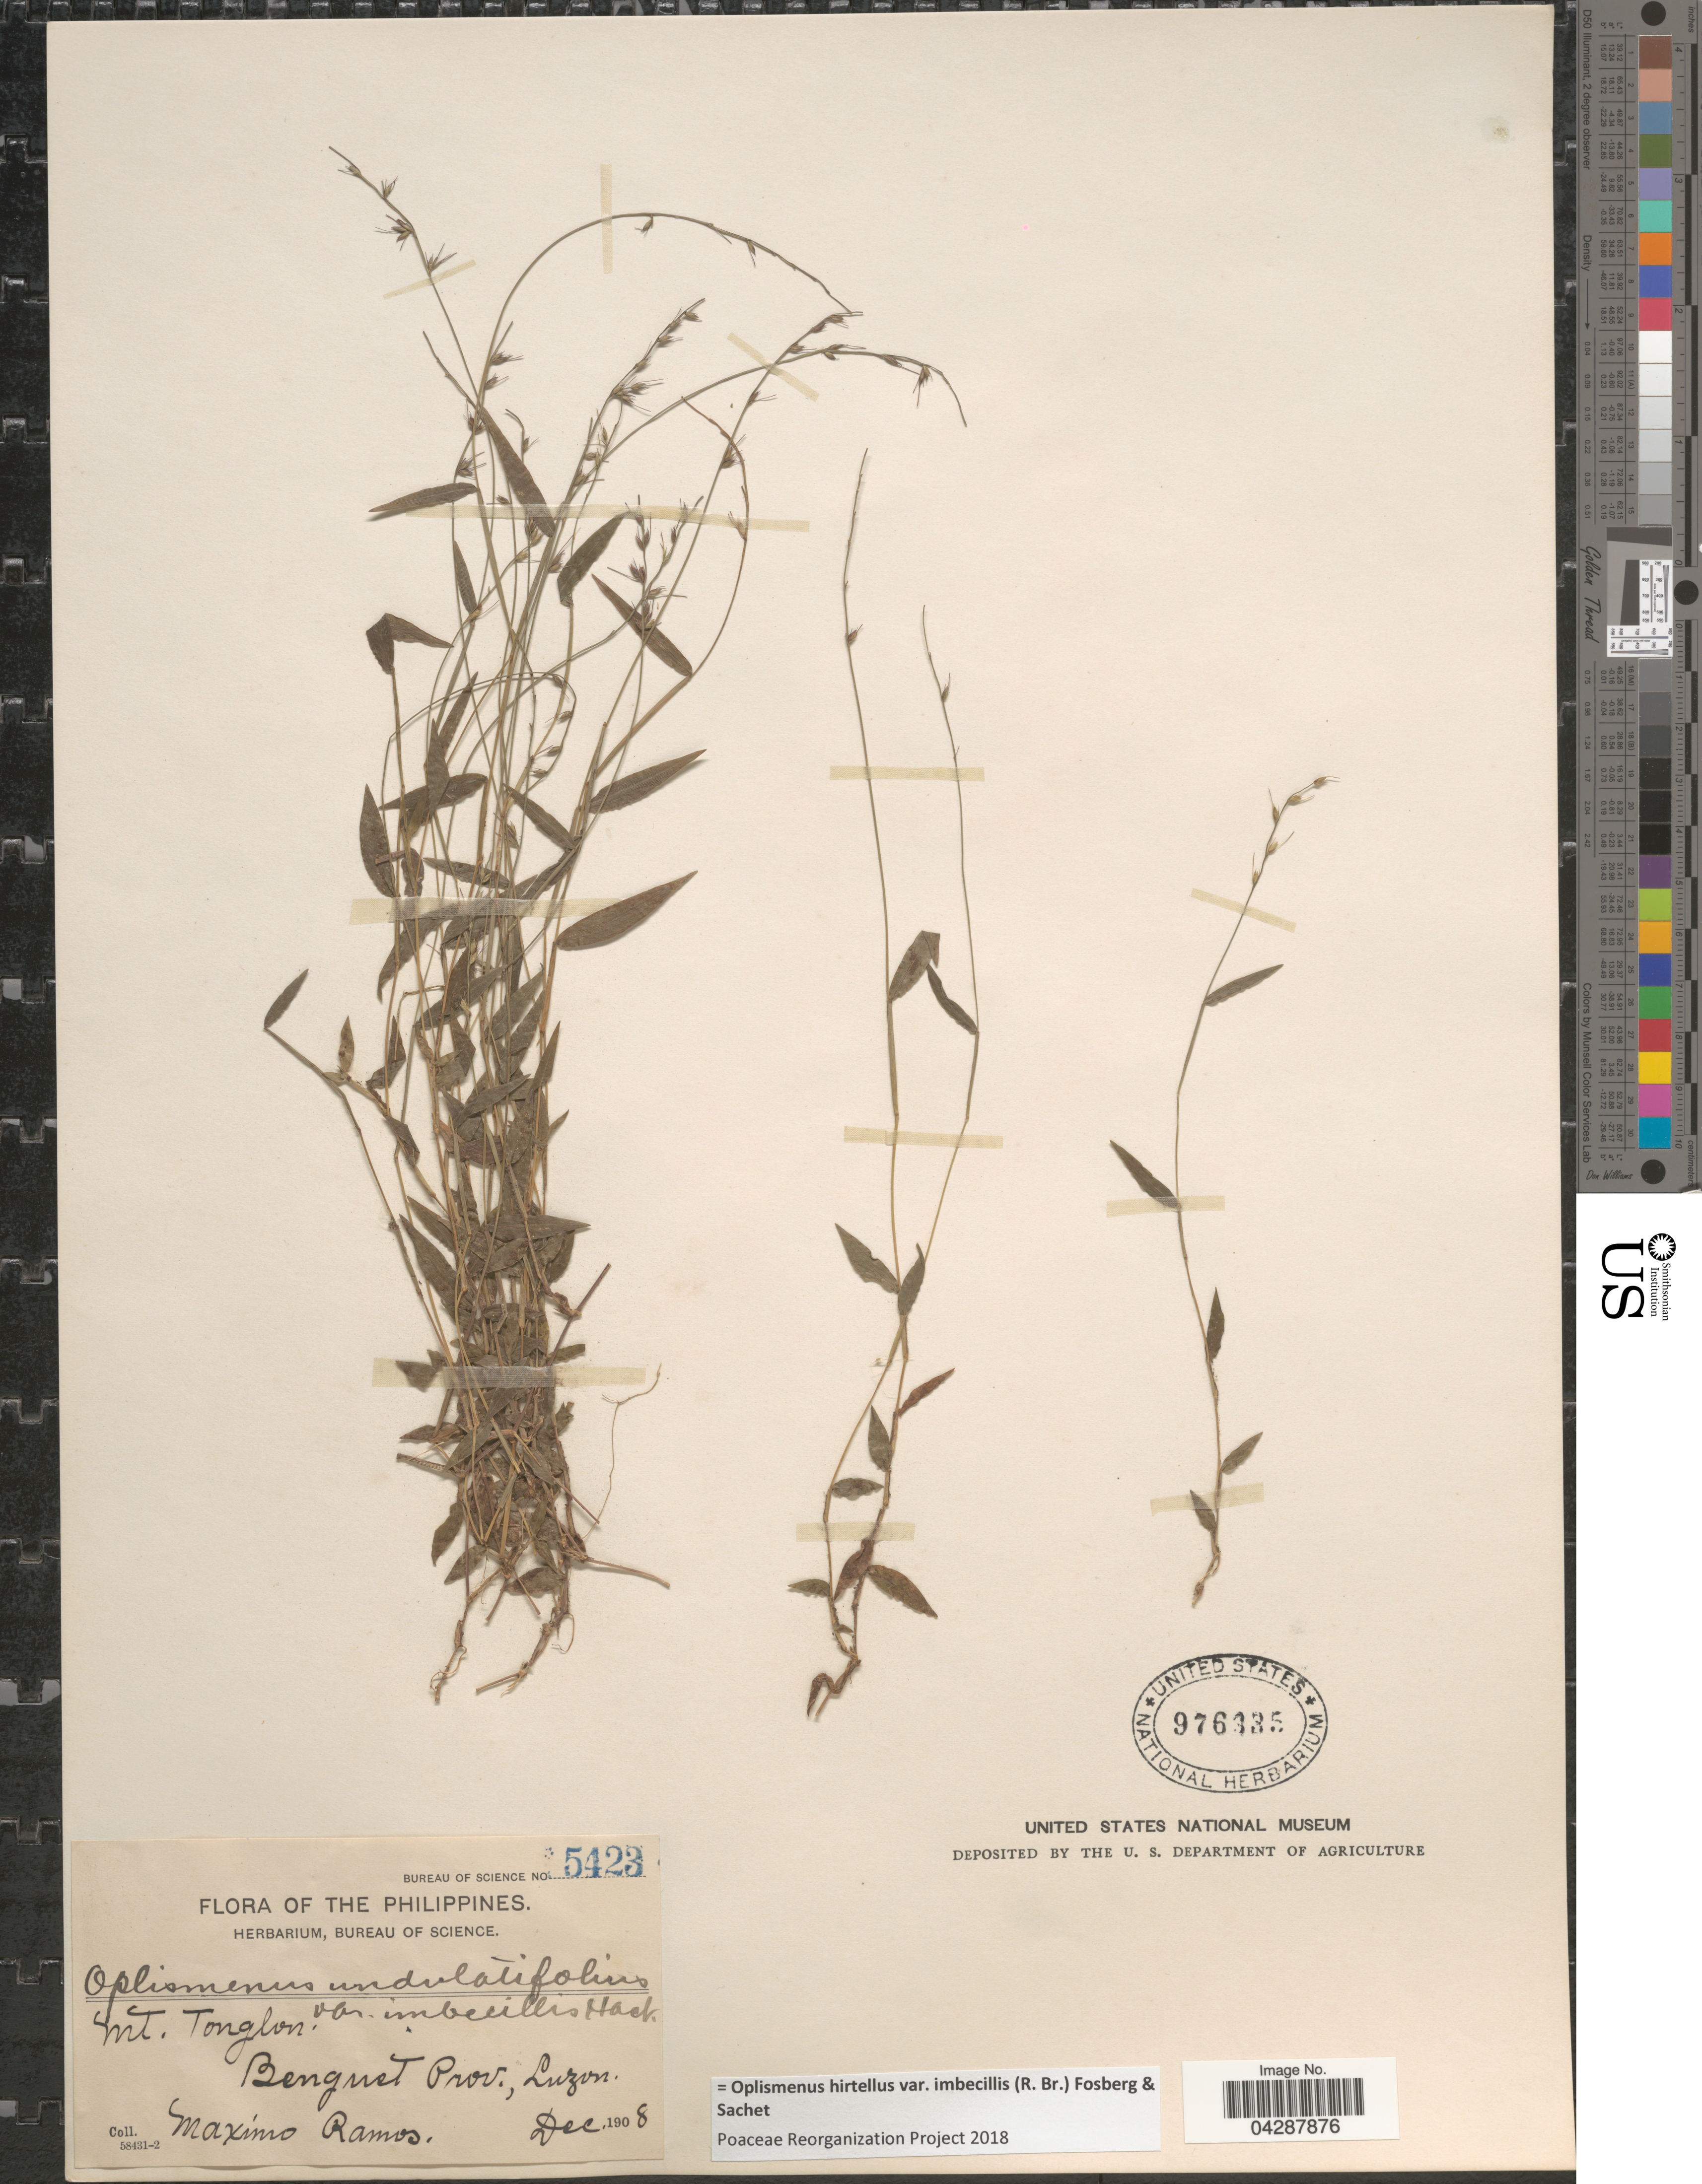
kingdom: Plantae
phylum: Tracheophyta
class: Liliopsida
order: Poales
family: Poaceae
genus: Oplismenus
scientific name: Oplismenus hirtellus var. imbecillis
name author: (R. Br.) Fosberg & Sachet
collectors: M. Ramos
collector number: Bureau of Science 5423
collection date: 1908-12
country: Philippines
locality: Mt. Tonglon. Benguet Prov., Luzon.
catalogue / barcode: US 976335